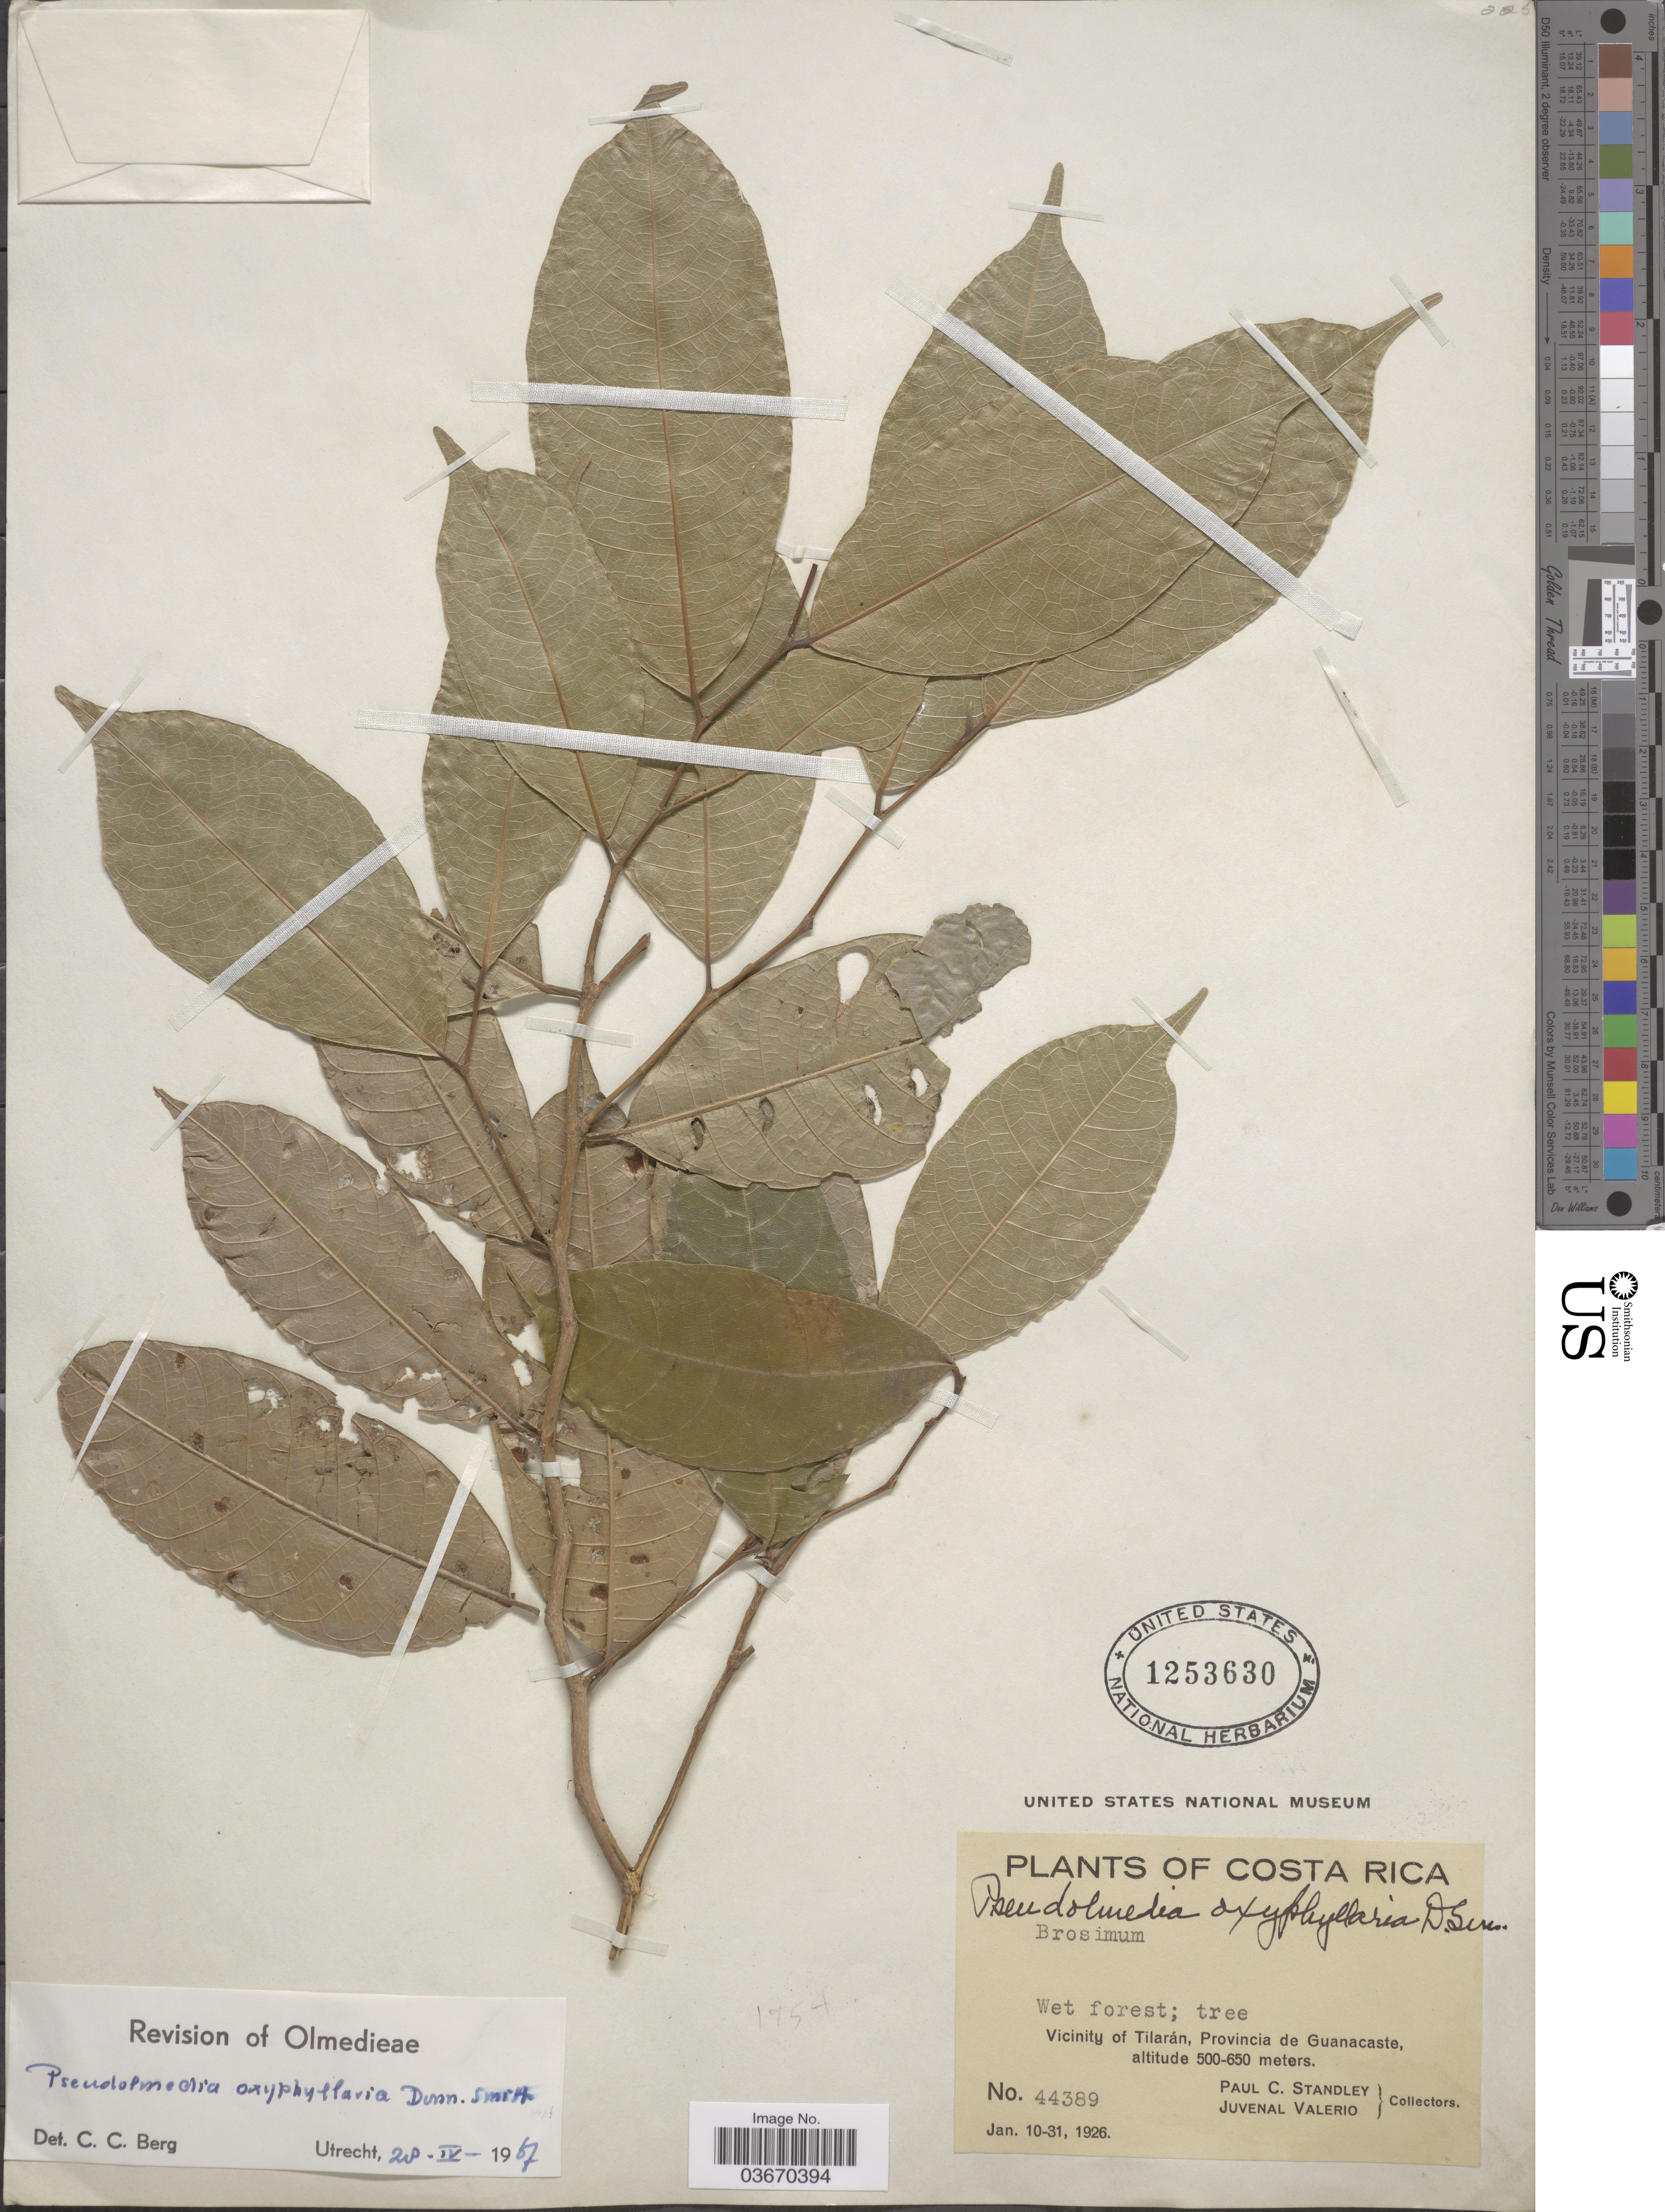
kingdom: Plantae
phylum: Tracheophyta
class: Magnoliopsida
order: Rosales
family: Moraceae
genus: Pseudolmedia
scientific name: Pseudolmedia oxyphyllaria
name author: Donn. Sm.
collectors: P. C. Standley & J. Valerio R.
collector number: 44389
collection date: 1926-01-10/1926-01-31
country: Costa Rica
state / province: Guanacaste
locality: Vicinity of Tilarán.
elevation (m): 500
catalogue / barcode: US 1253630